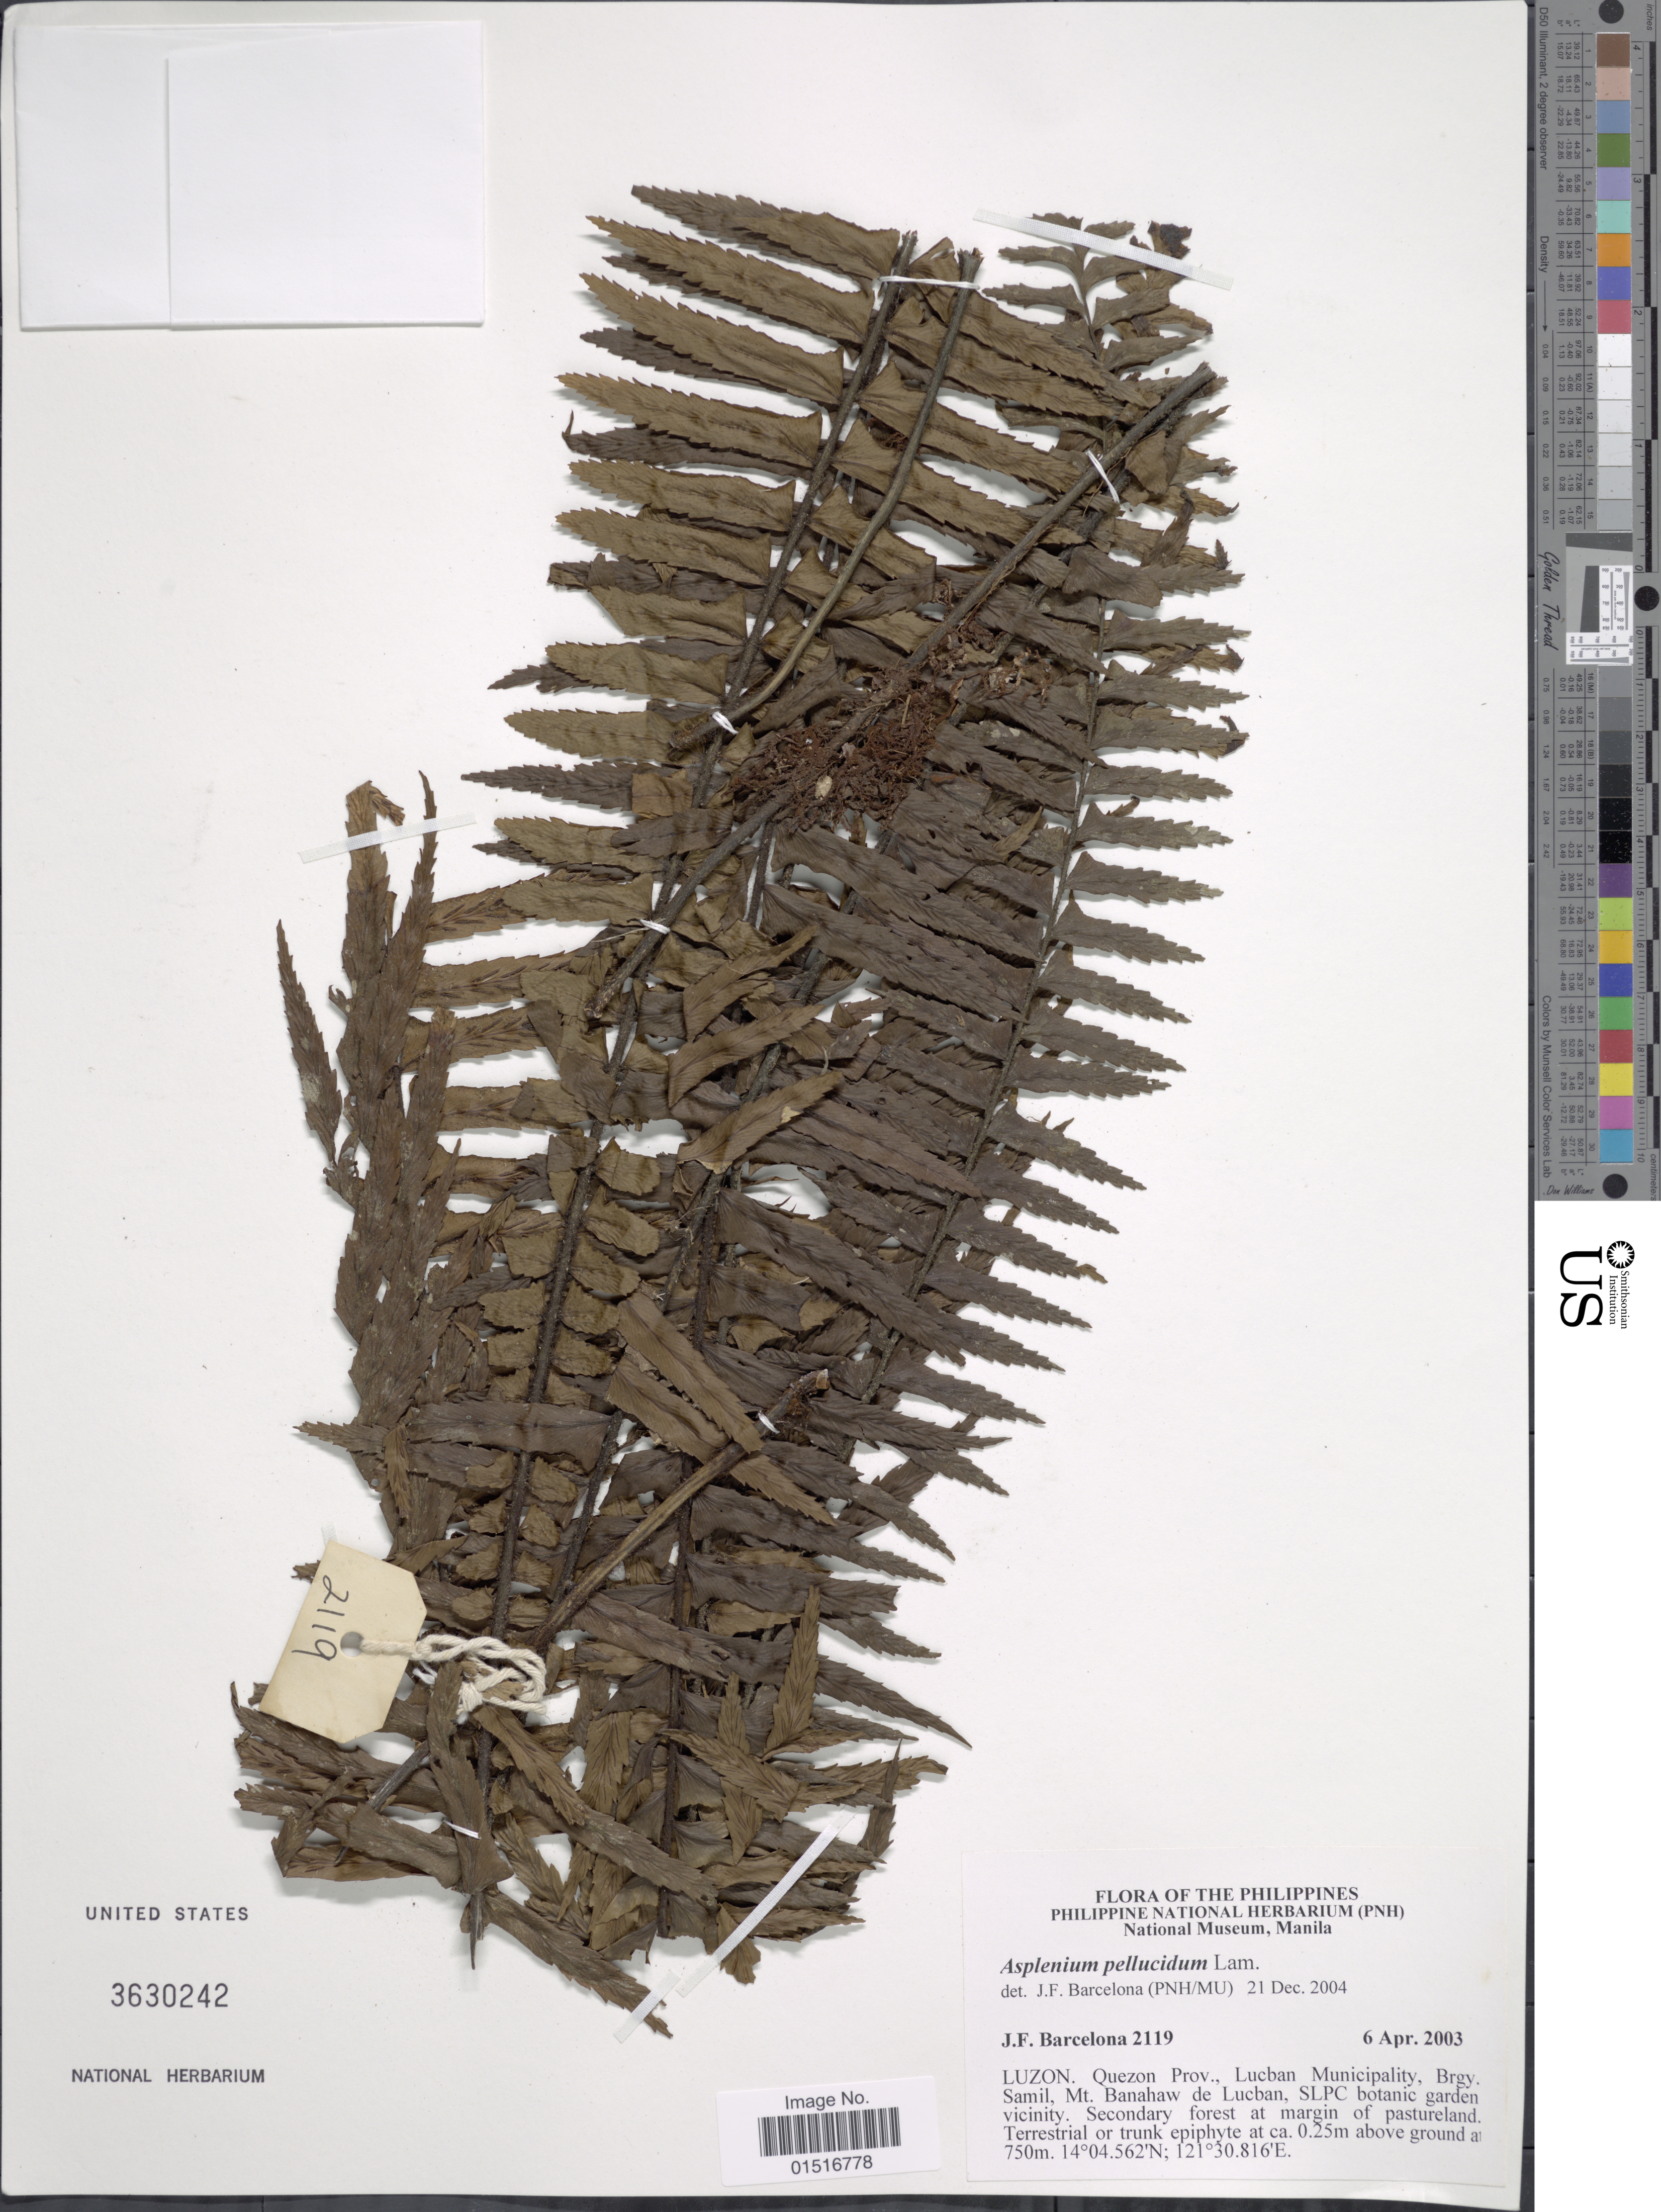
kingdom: Plantae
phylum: Tracheophyta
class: Polypodiopsida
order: Polypodiales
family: Aspleniaceae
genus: Asplenium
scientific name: Asplenium pellucidum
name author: Lam.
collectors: J. F. Barcelona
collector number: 2119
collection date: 2003-04-06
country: Philippines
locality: Luzon. Quezon Prov., Lucban Municipality, Brgy. Samil, Mt. Banahaw de Lucban, SLPC botanic garden vicinity. Secondary forest at margin of pastureland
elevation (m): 750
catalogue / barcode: US 3630242